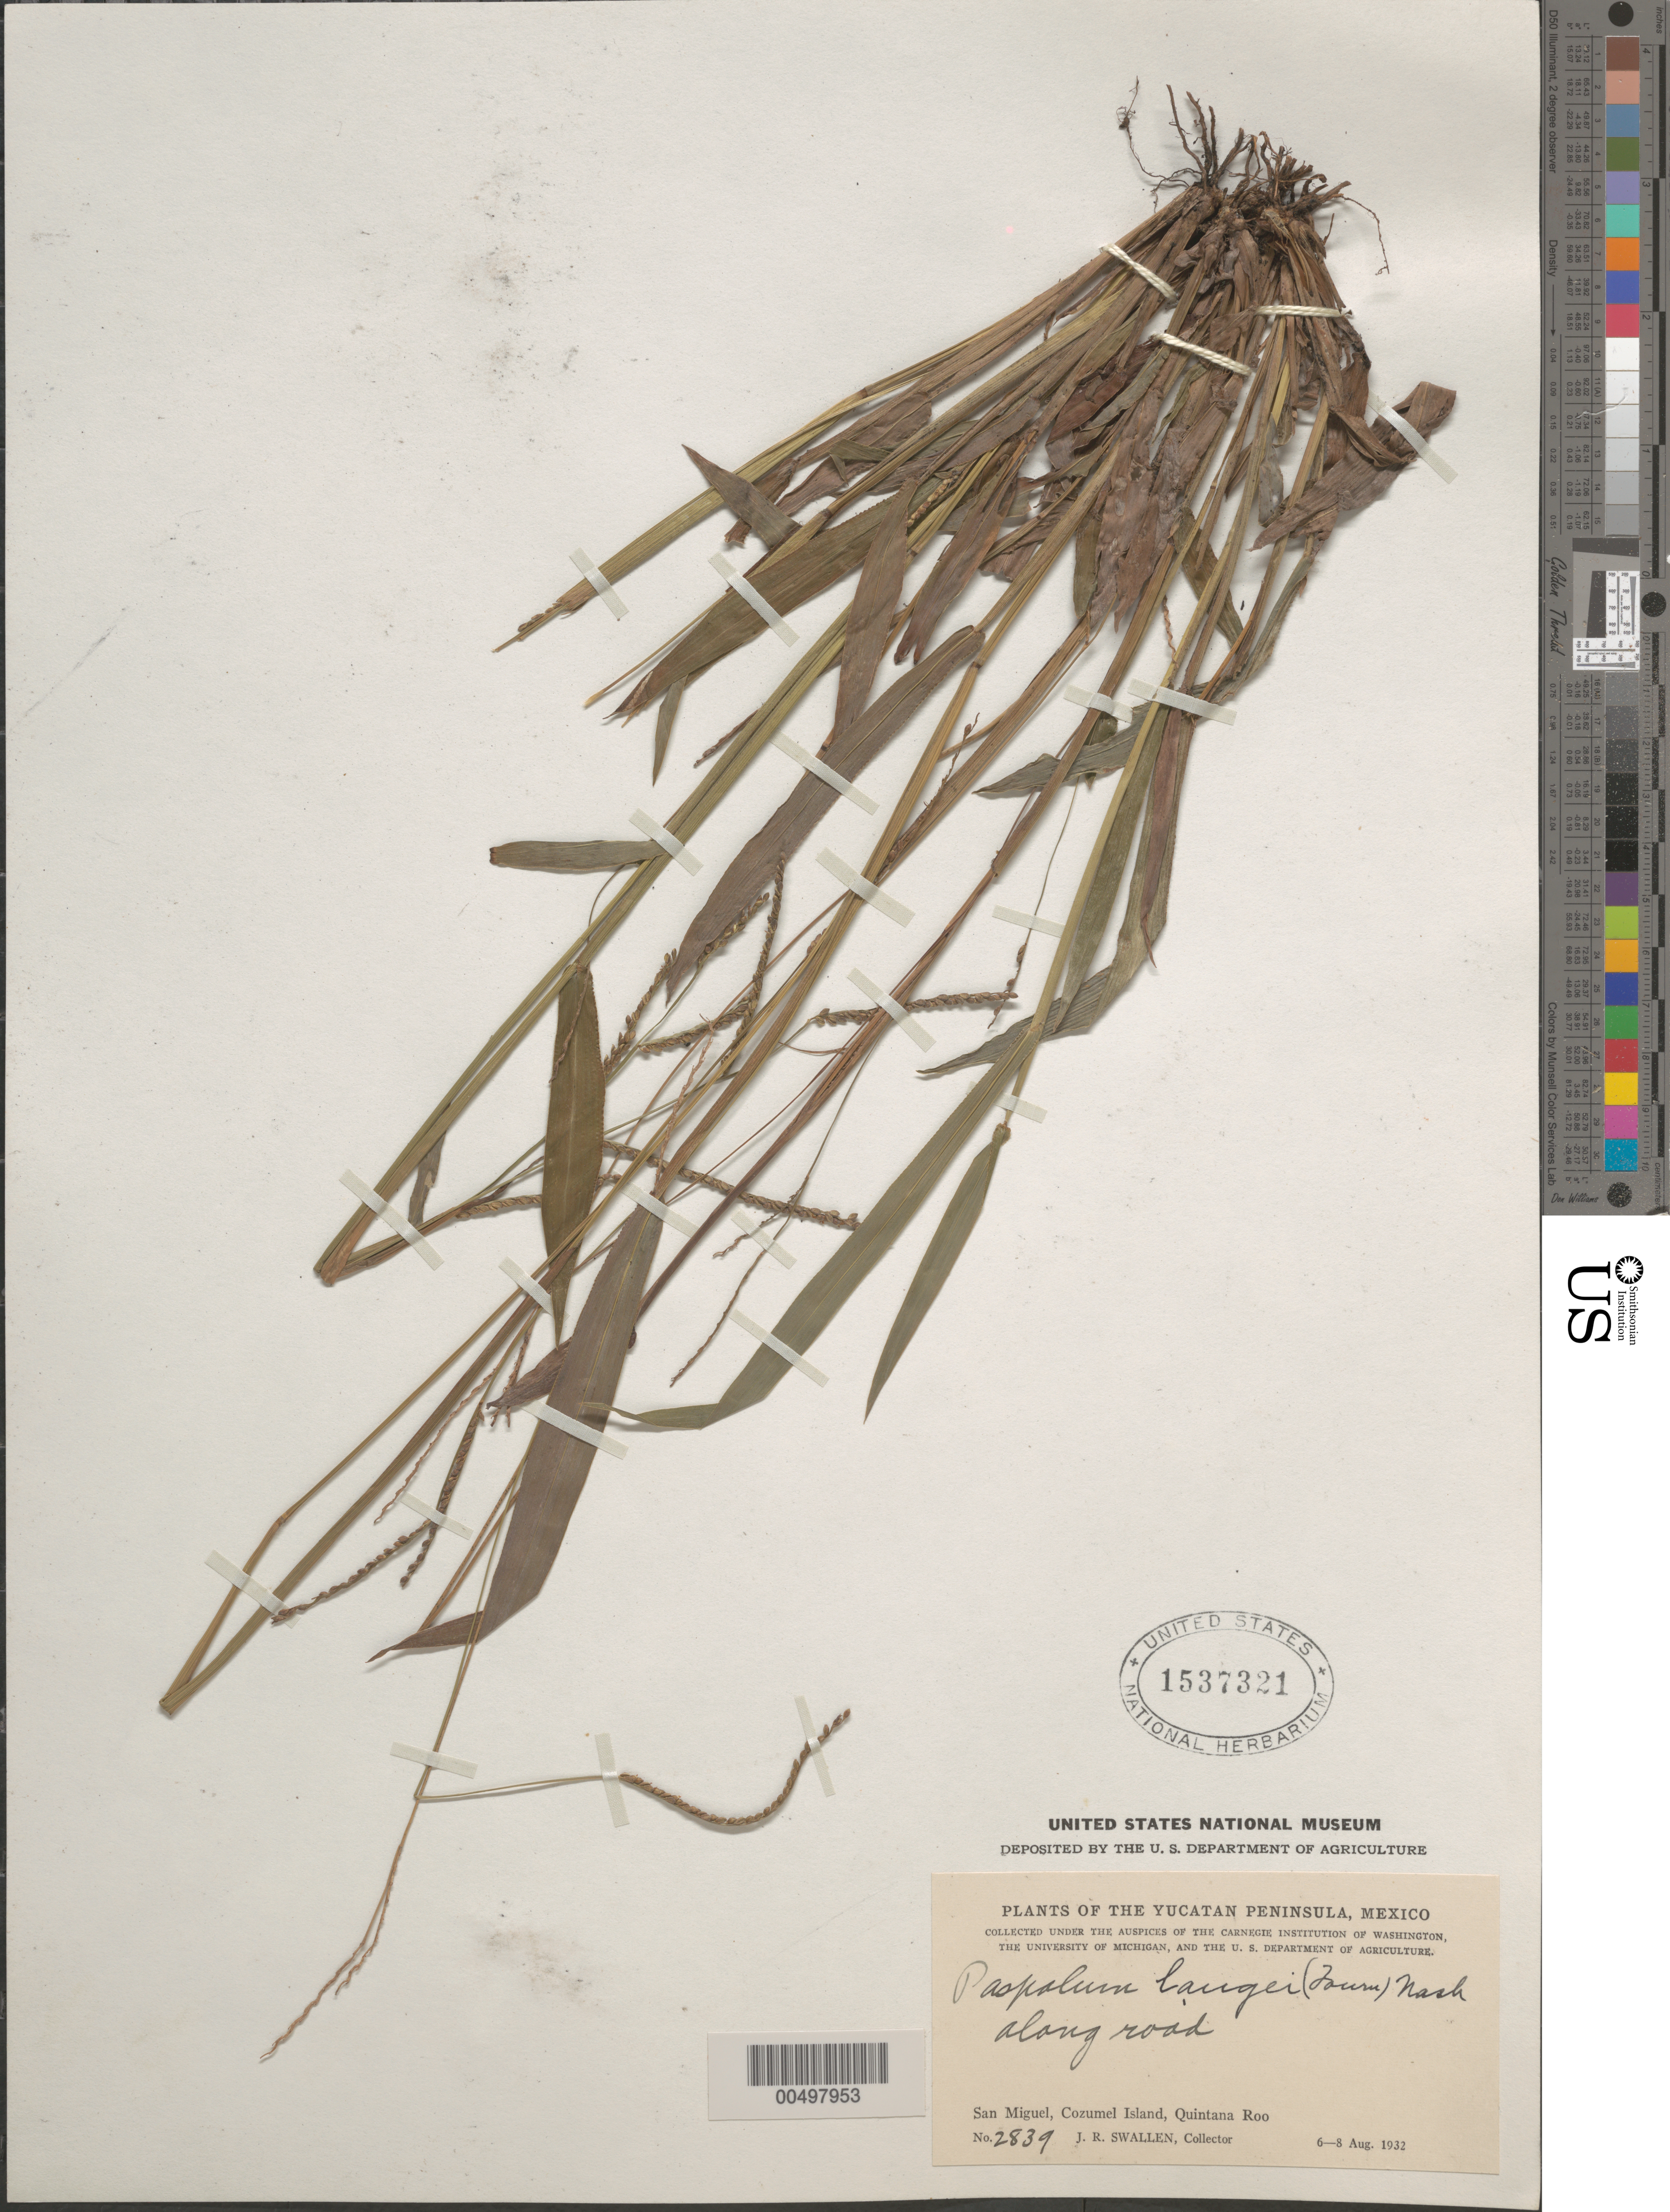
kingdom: Plantae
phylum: Tracheophyta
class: Liliopsida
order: Poales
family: Poaceae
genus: Paspalum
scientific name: Paspalum langei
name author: (E. Fourn.) Nash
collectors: J. R. Swallen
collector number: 2839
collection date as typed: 6 Aug 1932 to 8 Aug 1932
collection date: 1932-08-06/1932-08-08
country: Mexico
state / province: Quintana Roo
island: Cozumel Island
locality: Yucatan Peninsula, San Miguel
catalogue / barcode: US 1537321